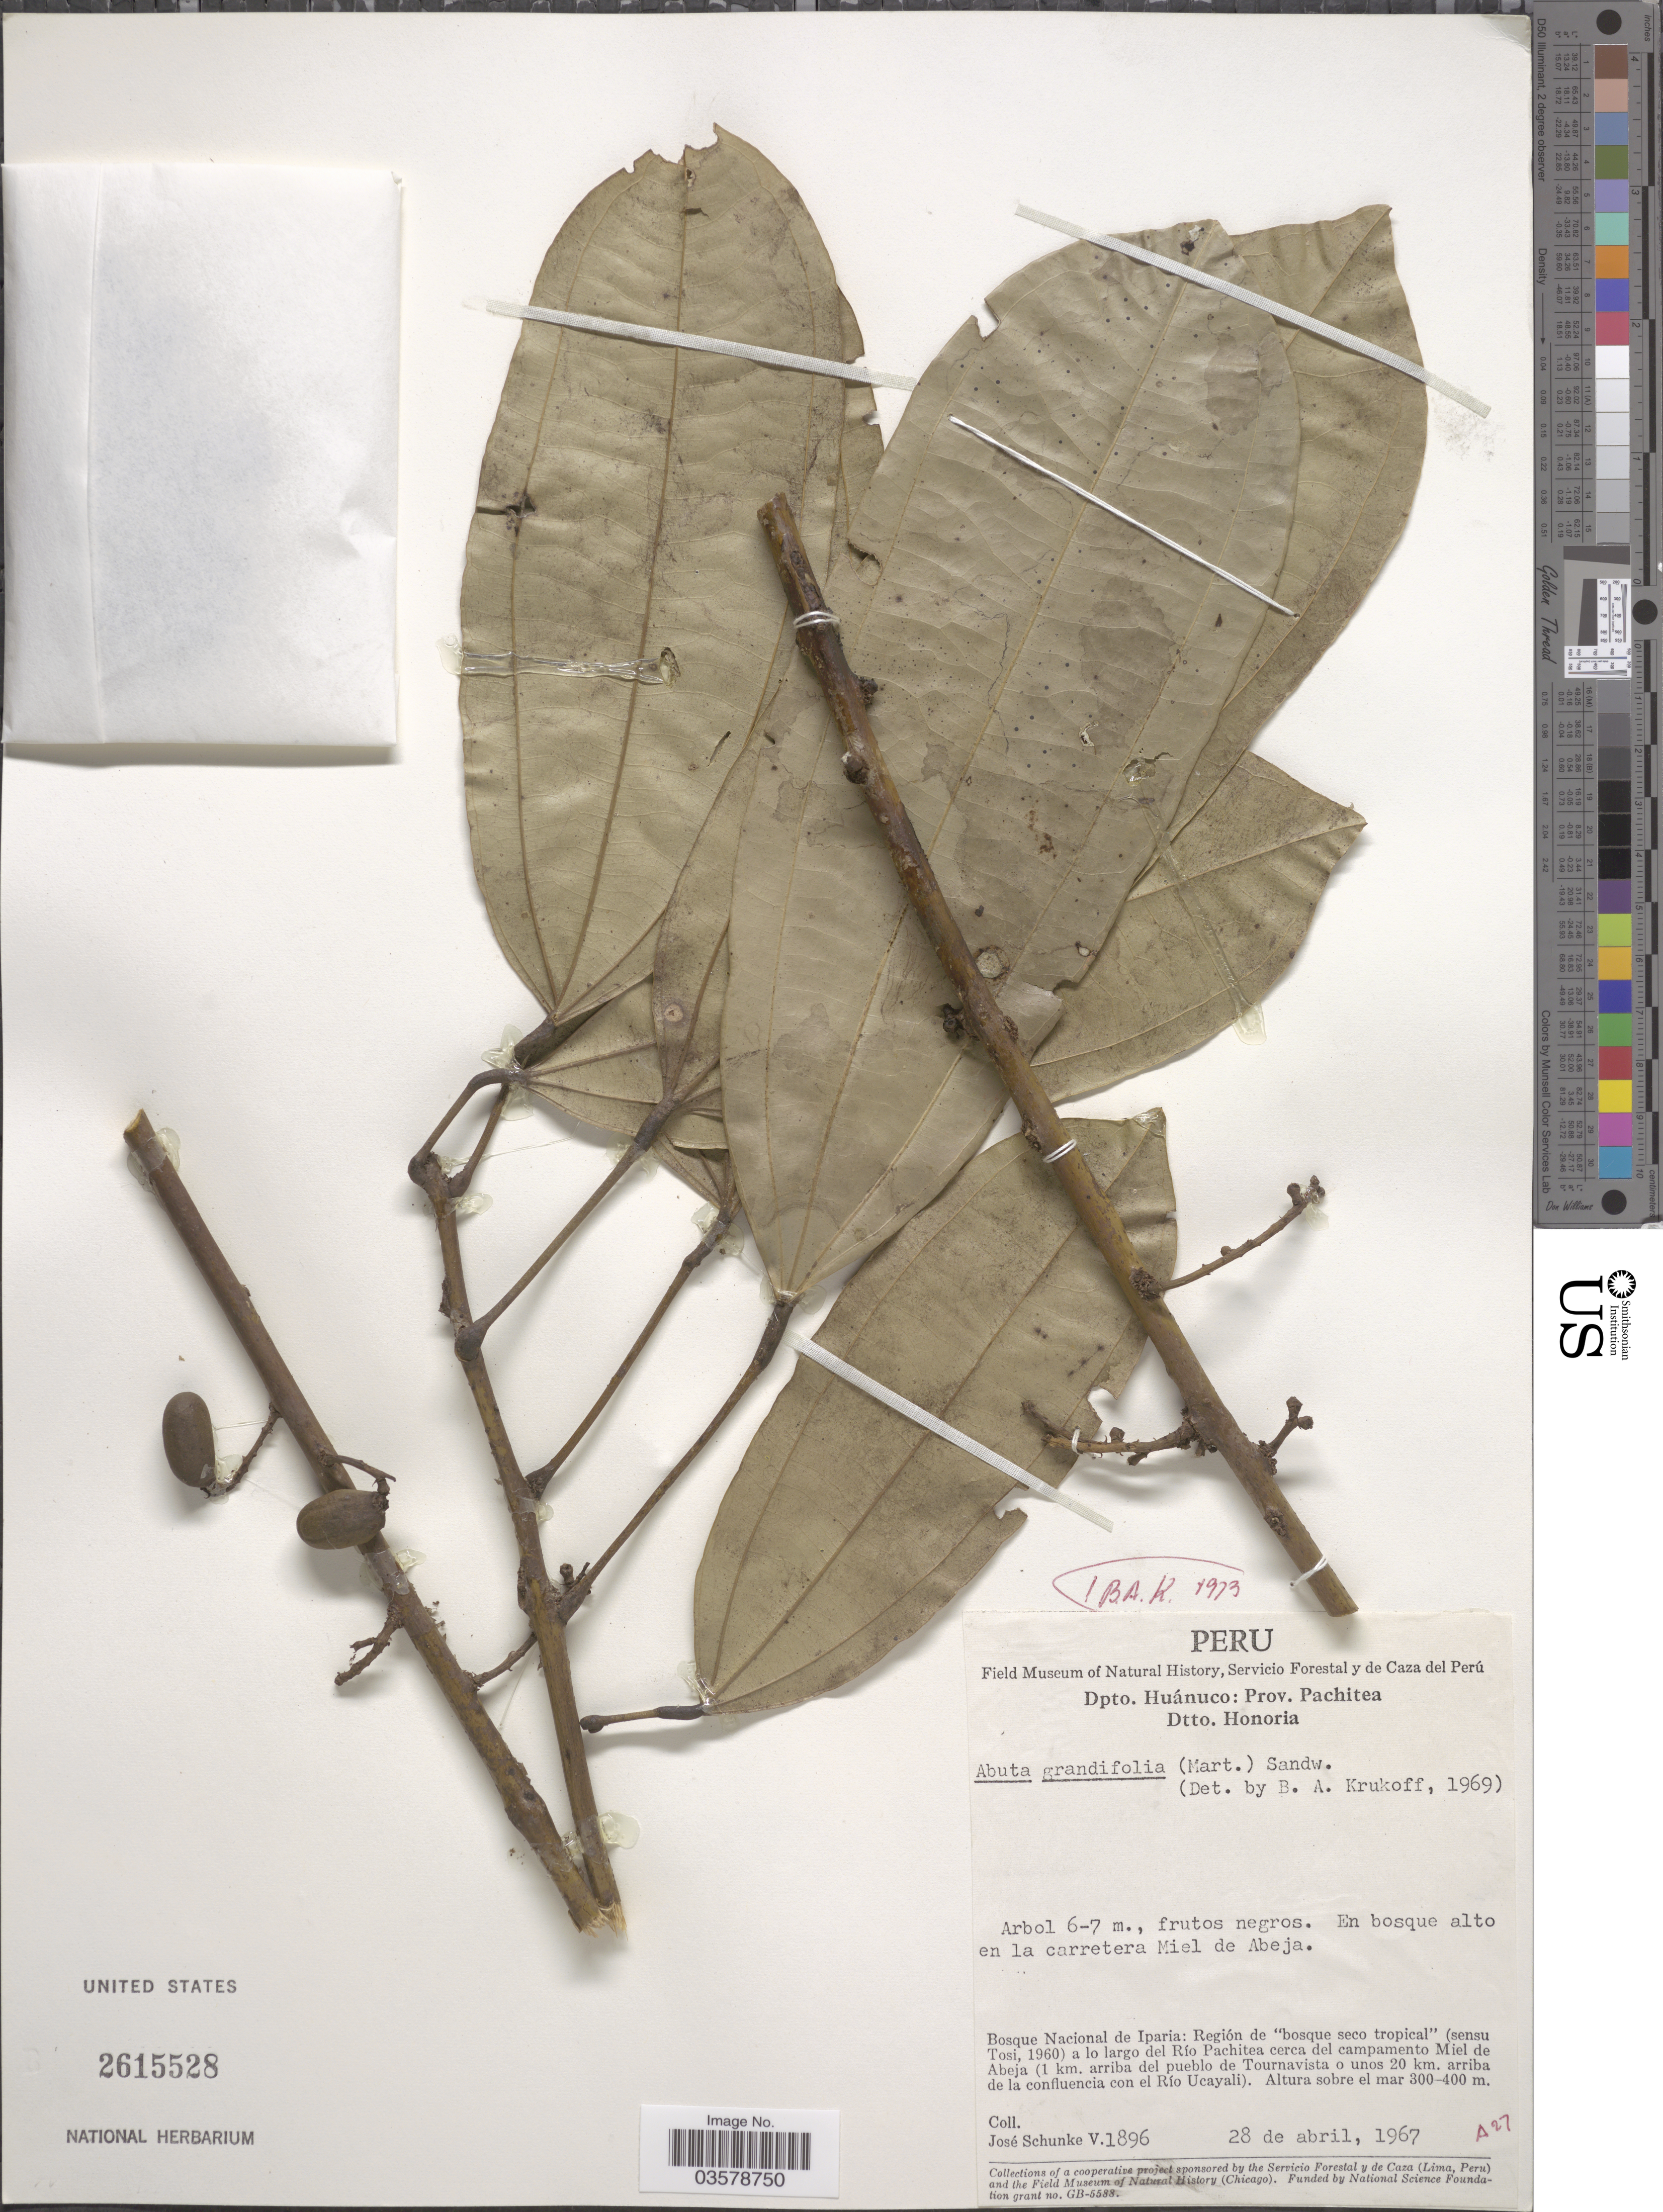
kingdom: Plantae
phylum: Tracheophyta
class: Magnoliopsida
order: Ranunculales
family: Menispermaceae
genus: Abuta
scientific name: Abuta grandifolia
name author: (Mart.) Sandwith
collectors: J. Schunke Vigo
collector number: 1896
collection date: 1967-04-28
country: Peru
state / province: Huánuco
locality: Dpto. Huánuco: Prov. Pachitea. Dtto Honoria. En bosque alto en el carretera Miel de Abeja. Bosque Nacional de Iparia: Región de "bosque seco tropica" (sensu Tosi, 1960) a lo largo del Río Pachitea cerca del campamento Miel de Abeja (1 km. arriba del pueblo de Tournavista o unos 20 km. arriba de la confluencia con el Río Ucayali).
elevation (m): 300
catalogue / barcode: US 2615528